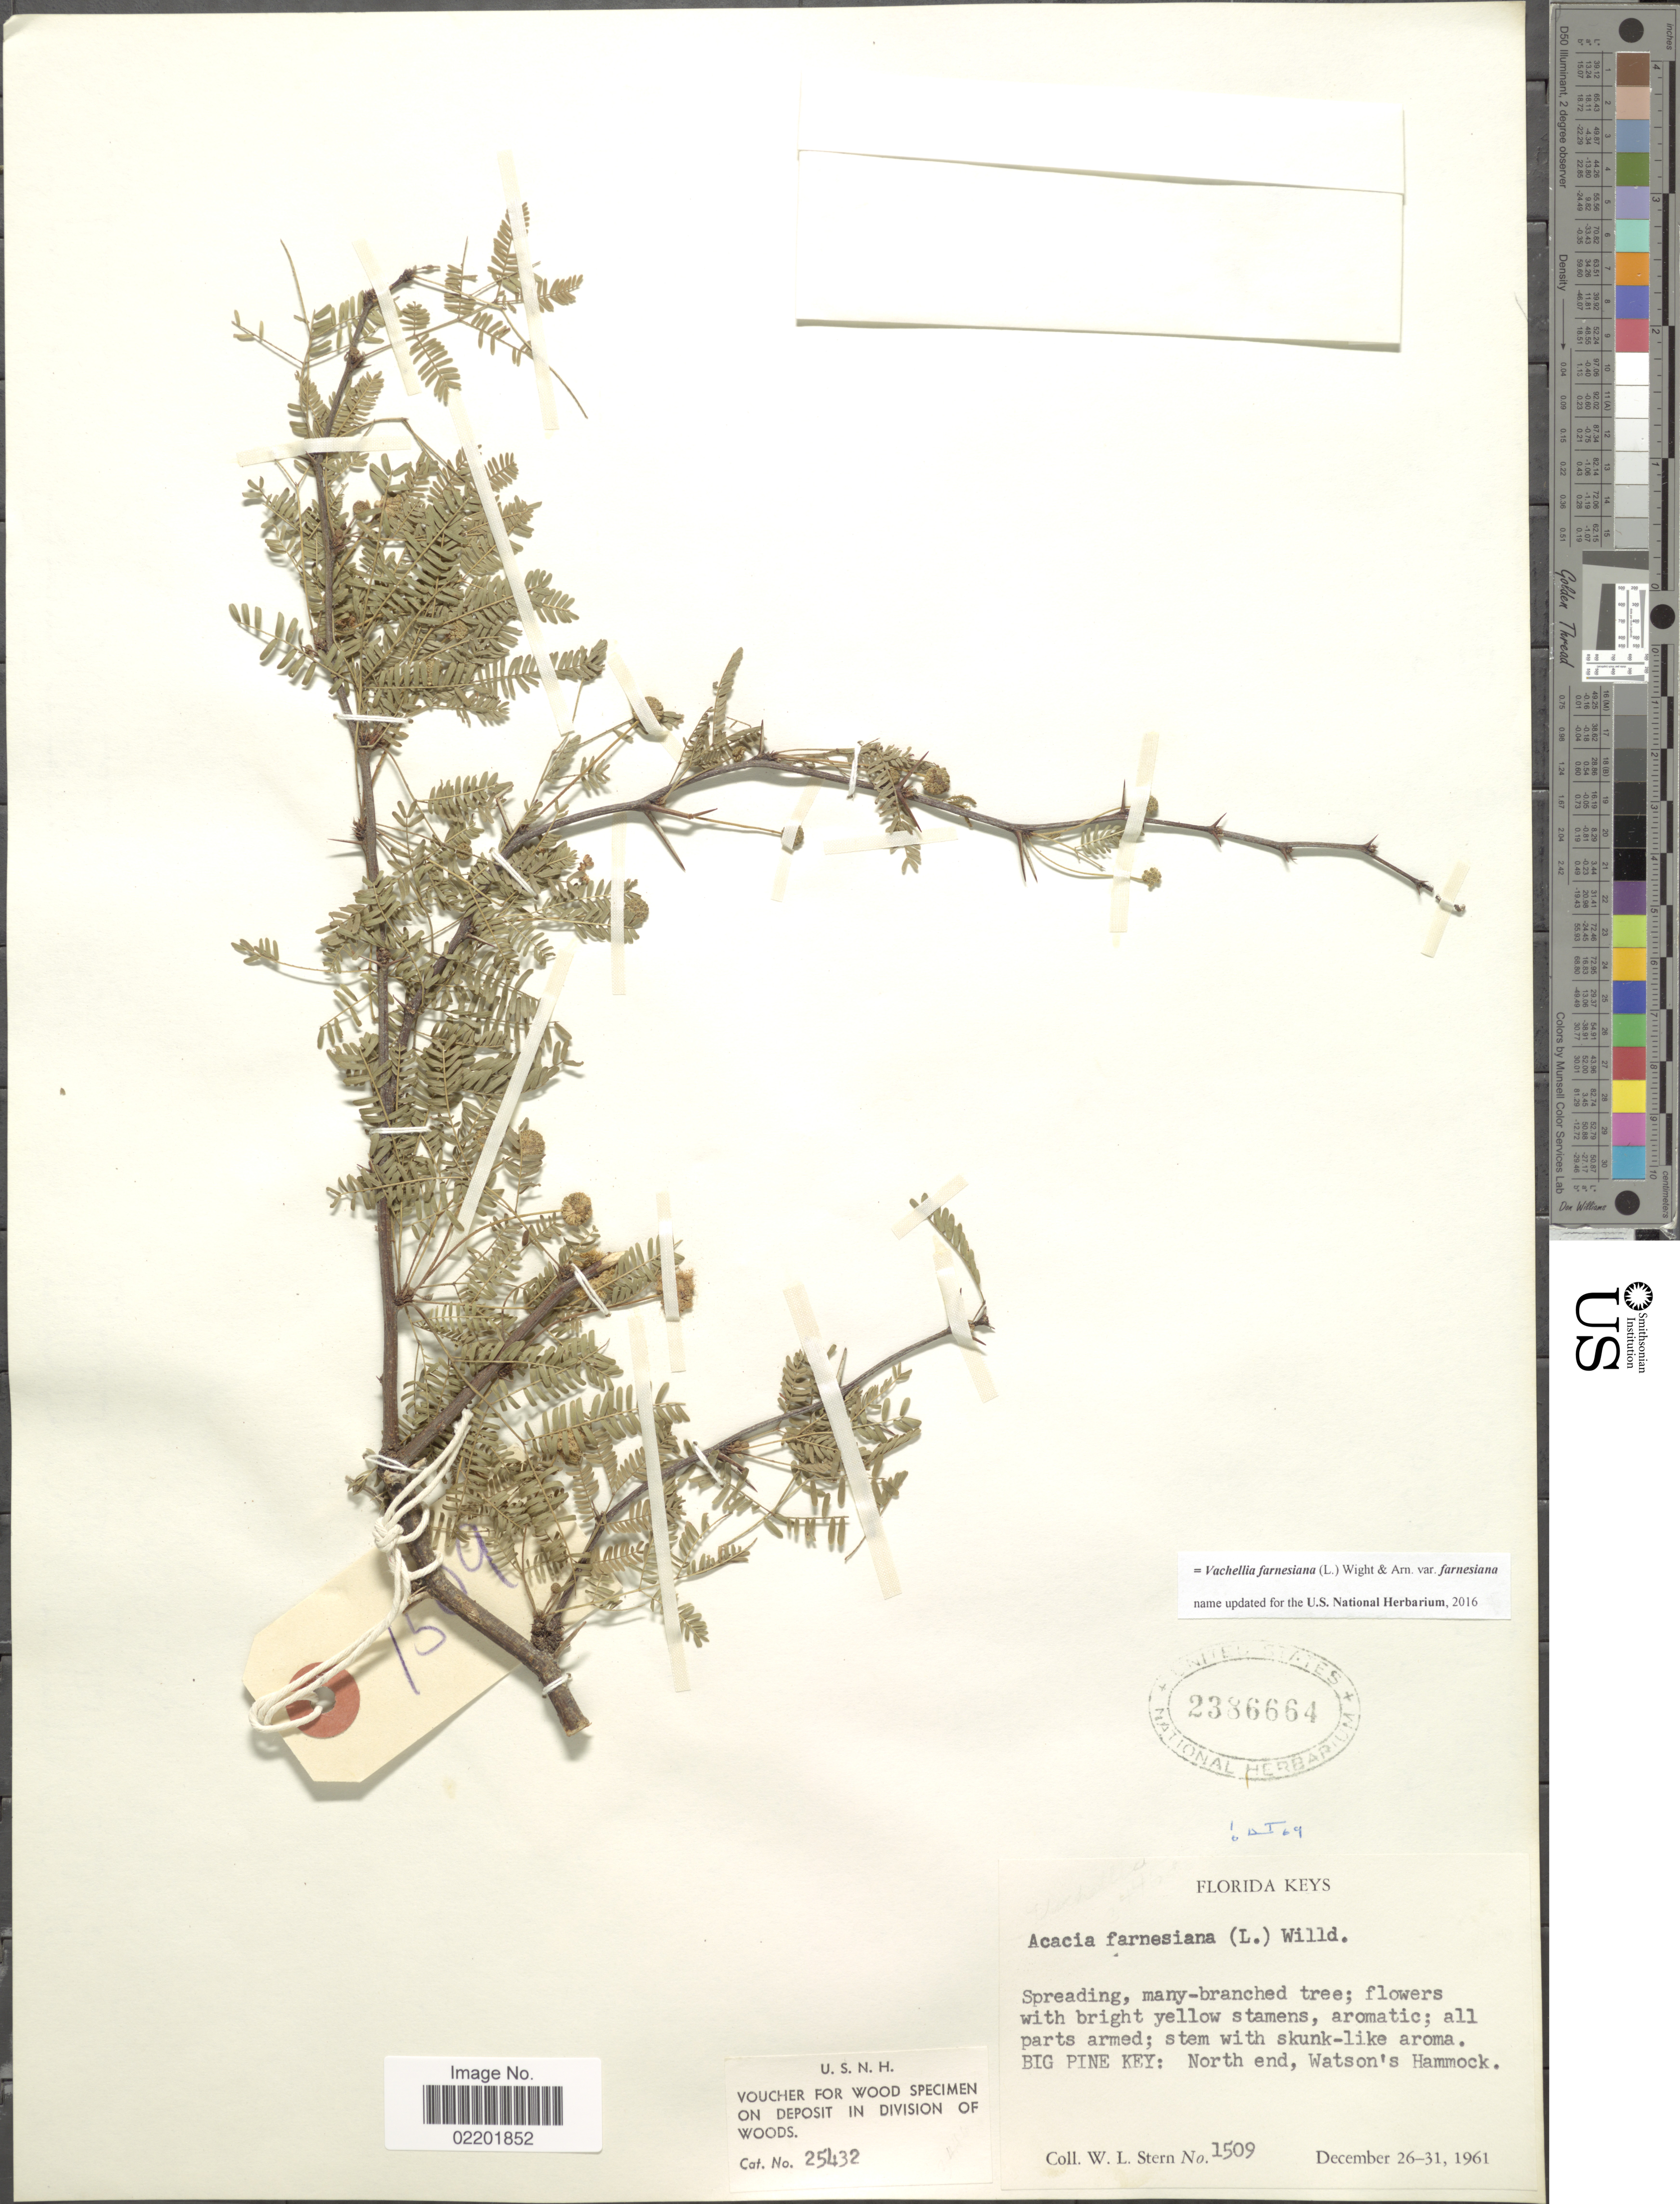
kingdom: Plantae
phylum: Tracheophyta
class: Magnoliopsida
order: Fabales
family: Fabaceae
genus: Vachellia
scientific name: Vachellia farnesiana var. farnesiana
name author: (L.) Wight & Arn.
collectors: W. L. Stern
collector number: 1509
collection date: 1961-12-26/1961-12-31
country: United States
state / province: Florida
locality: Florida Keys, Big Pine Key, North end, Watson's Hammock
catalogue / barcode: US 2386664